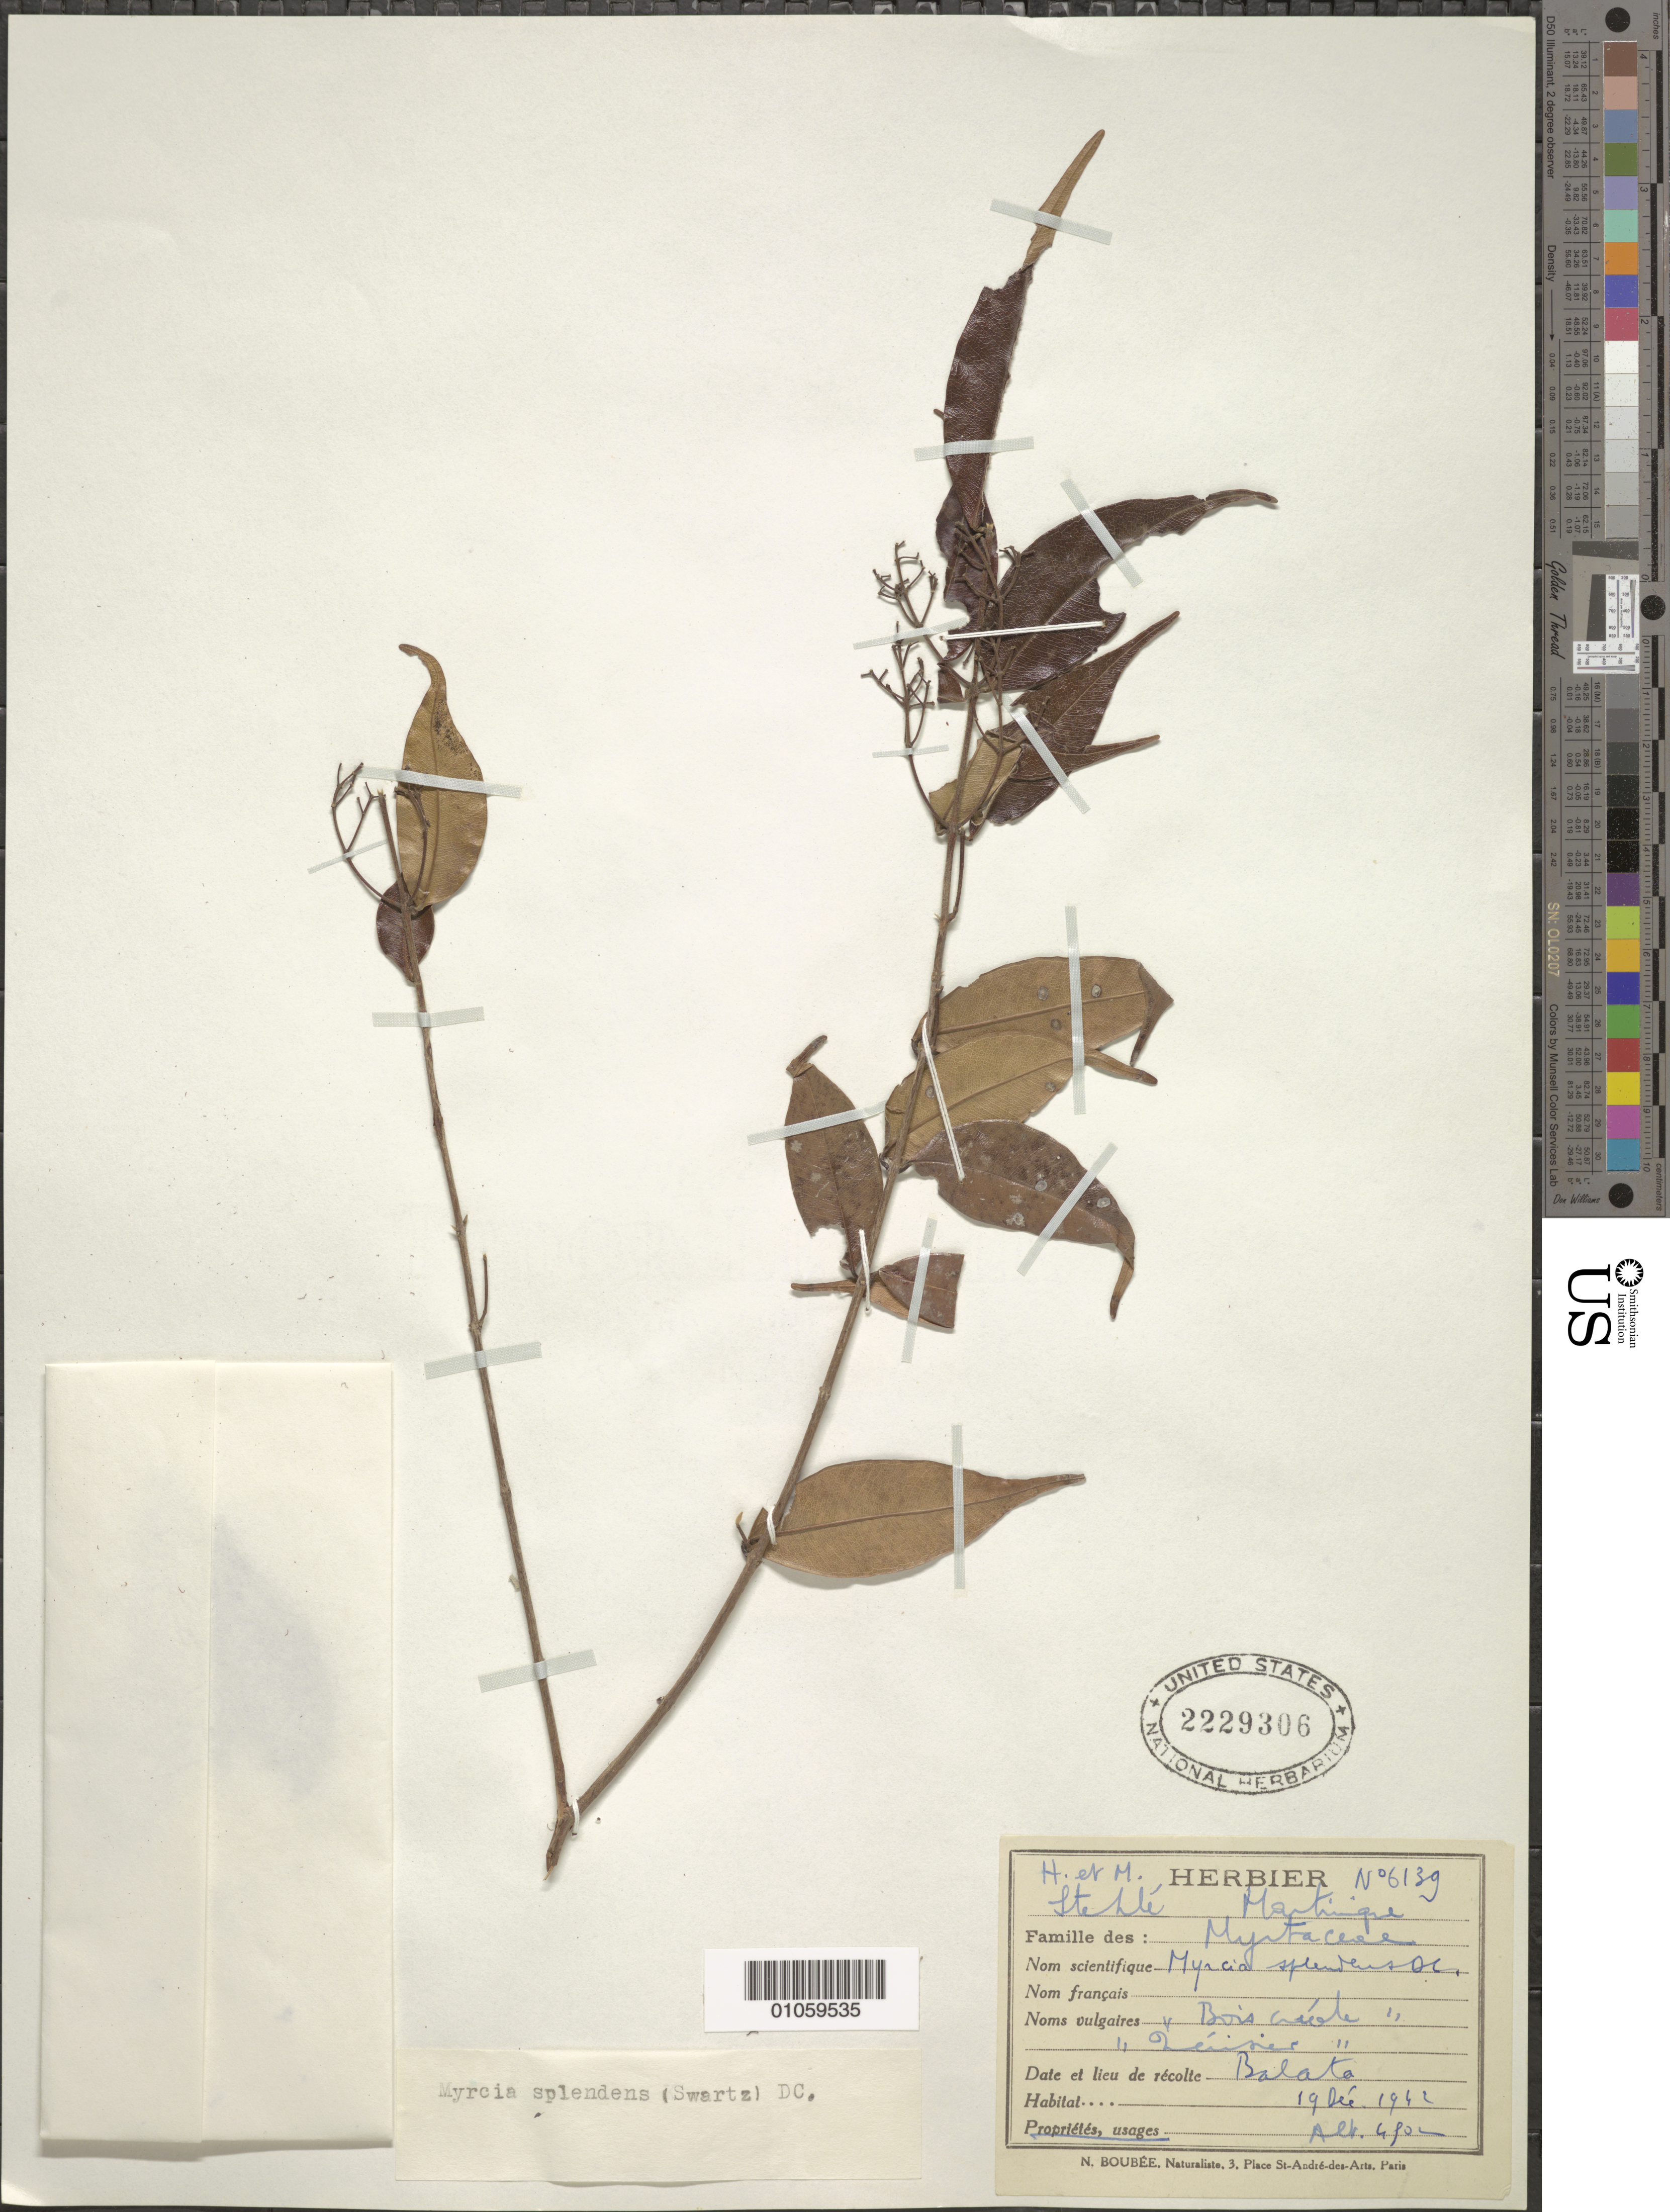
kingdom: Plantae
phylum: Tracheophyta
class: Magnoliopsida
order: Myrtales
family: Myrtaceae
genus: Myrcia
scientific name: Myrcia splendens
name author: (Sw.) DC.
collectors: H. Stehlé & M. Stehlé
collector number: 6139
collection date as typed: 19 Dec 1942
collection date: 1942-12-19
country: Martinique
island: Martinique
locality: Balata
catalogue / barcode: US 2229306